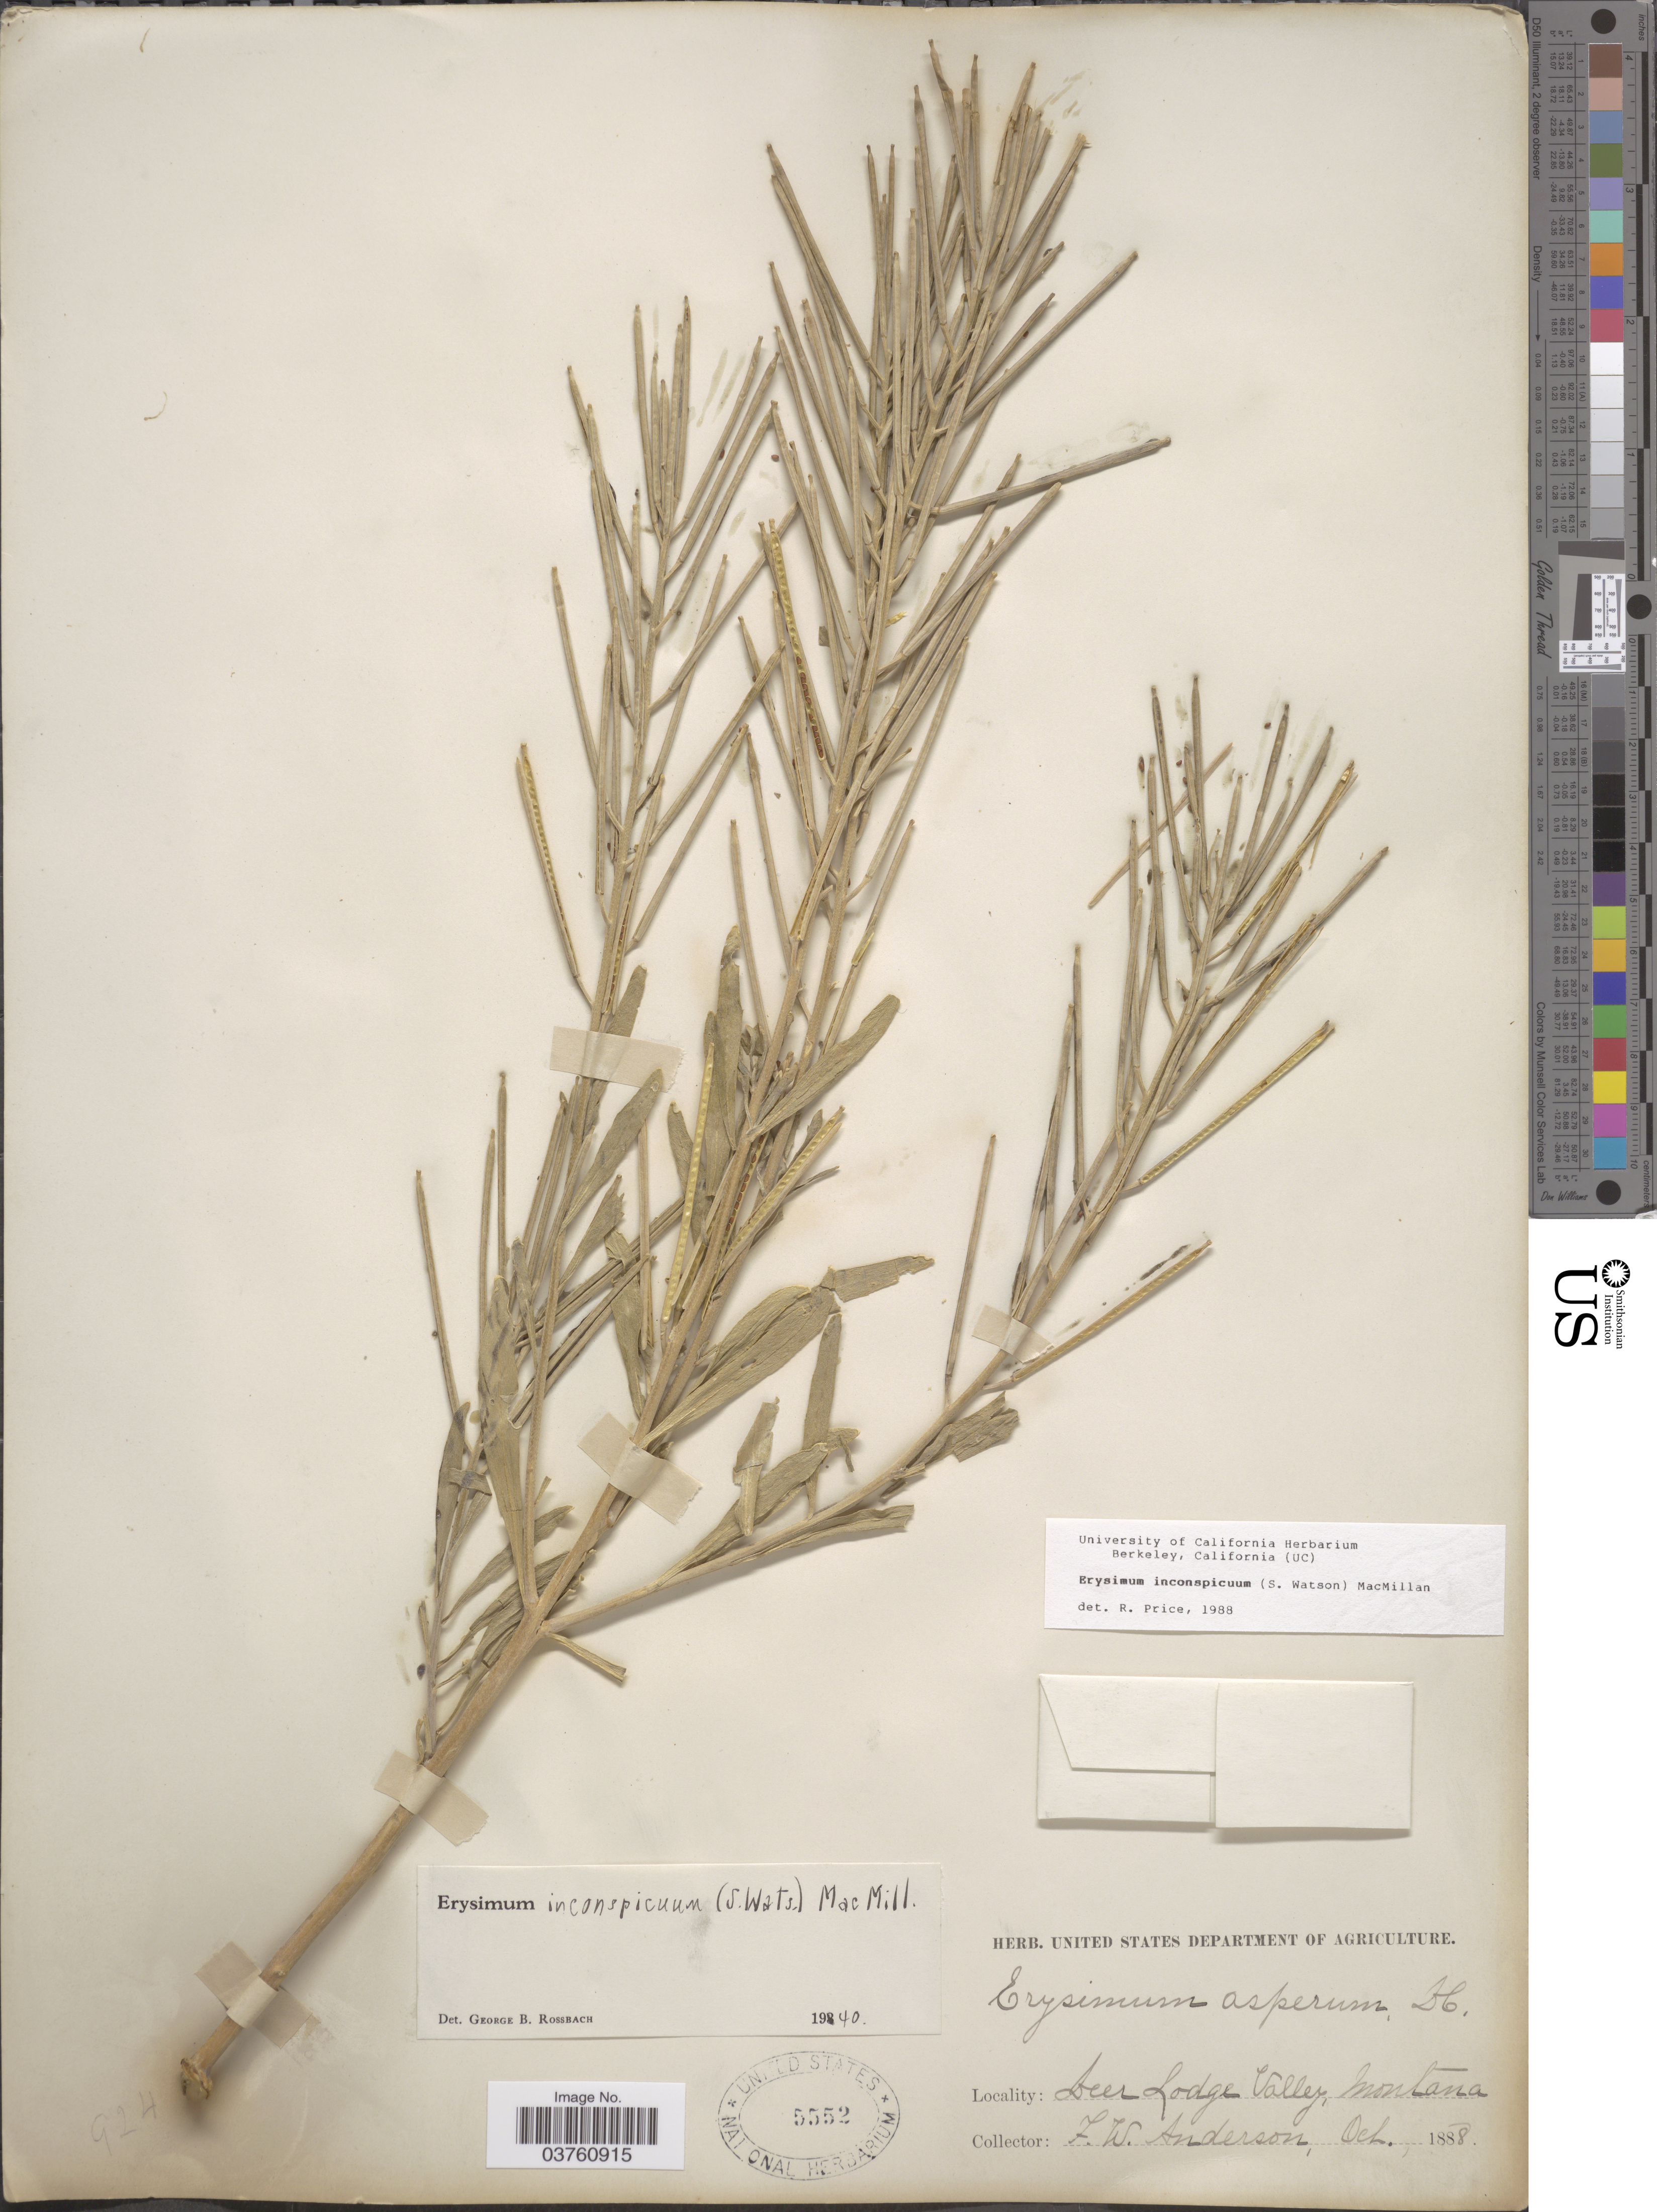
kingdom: Plantae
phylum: Tracheophyta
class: Magnoliopsida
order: Brassicales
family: Brassicaceae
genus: Erysimum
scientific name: Erysimum inconspicuum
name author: (S. Watson) MacMill.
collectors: F. W. Anderson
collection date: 1888-10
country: United States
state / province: Montana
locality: Deer Lodge Valley.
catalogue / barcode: US 5552